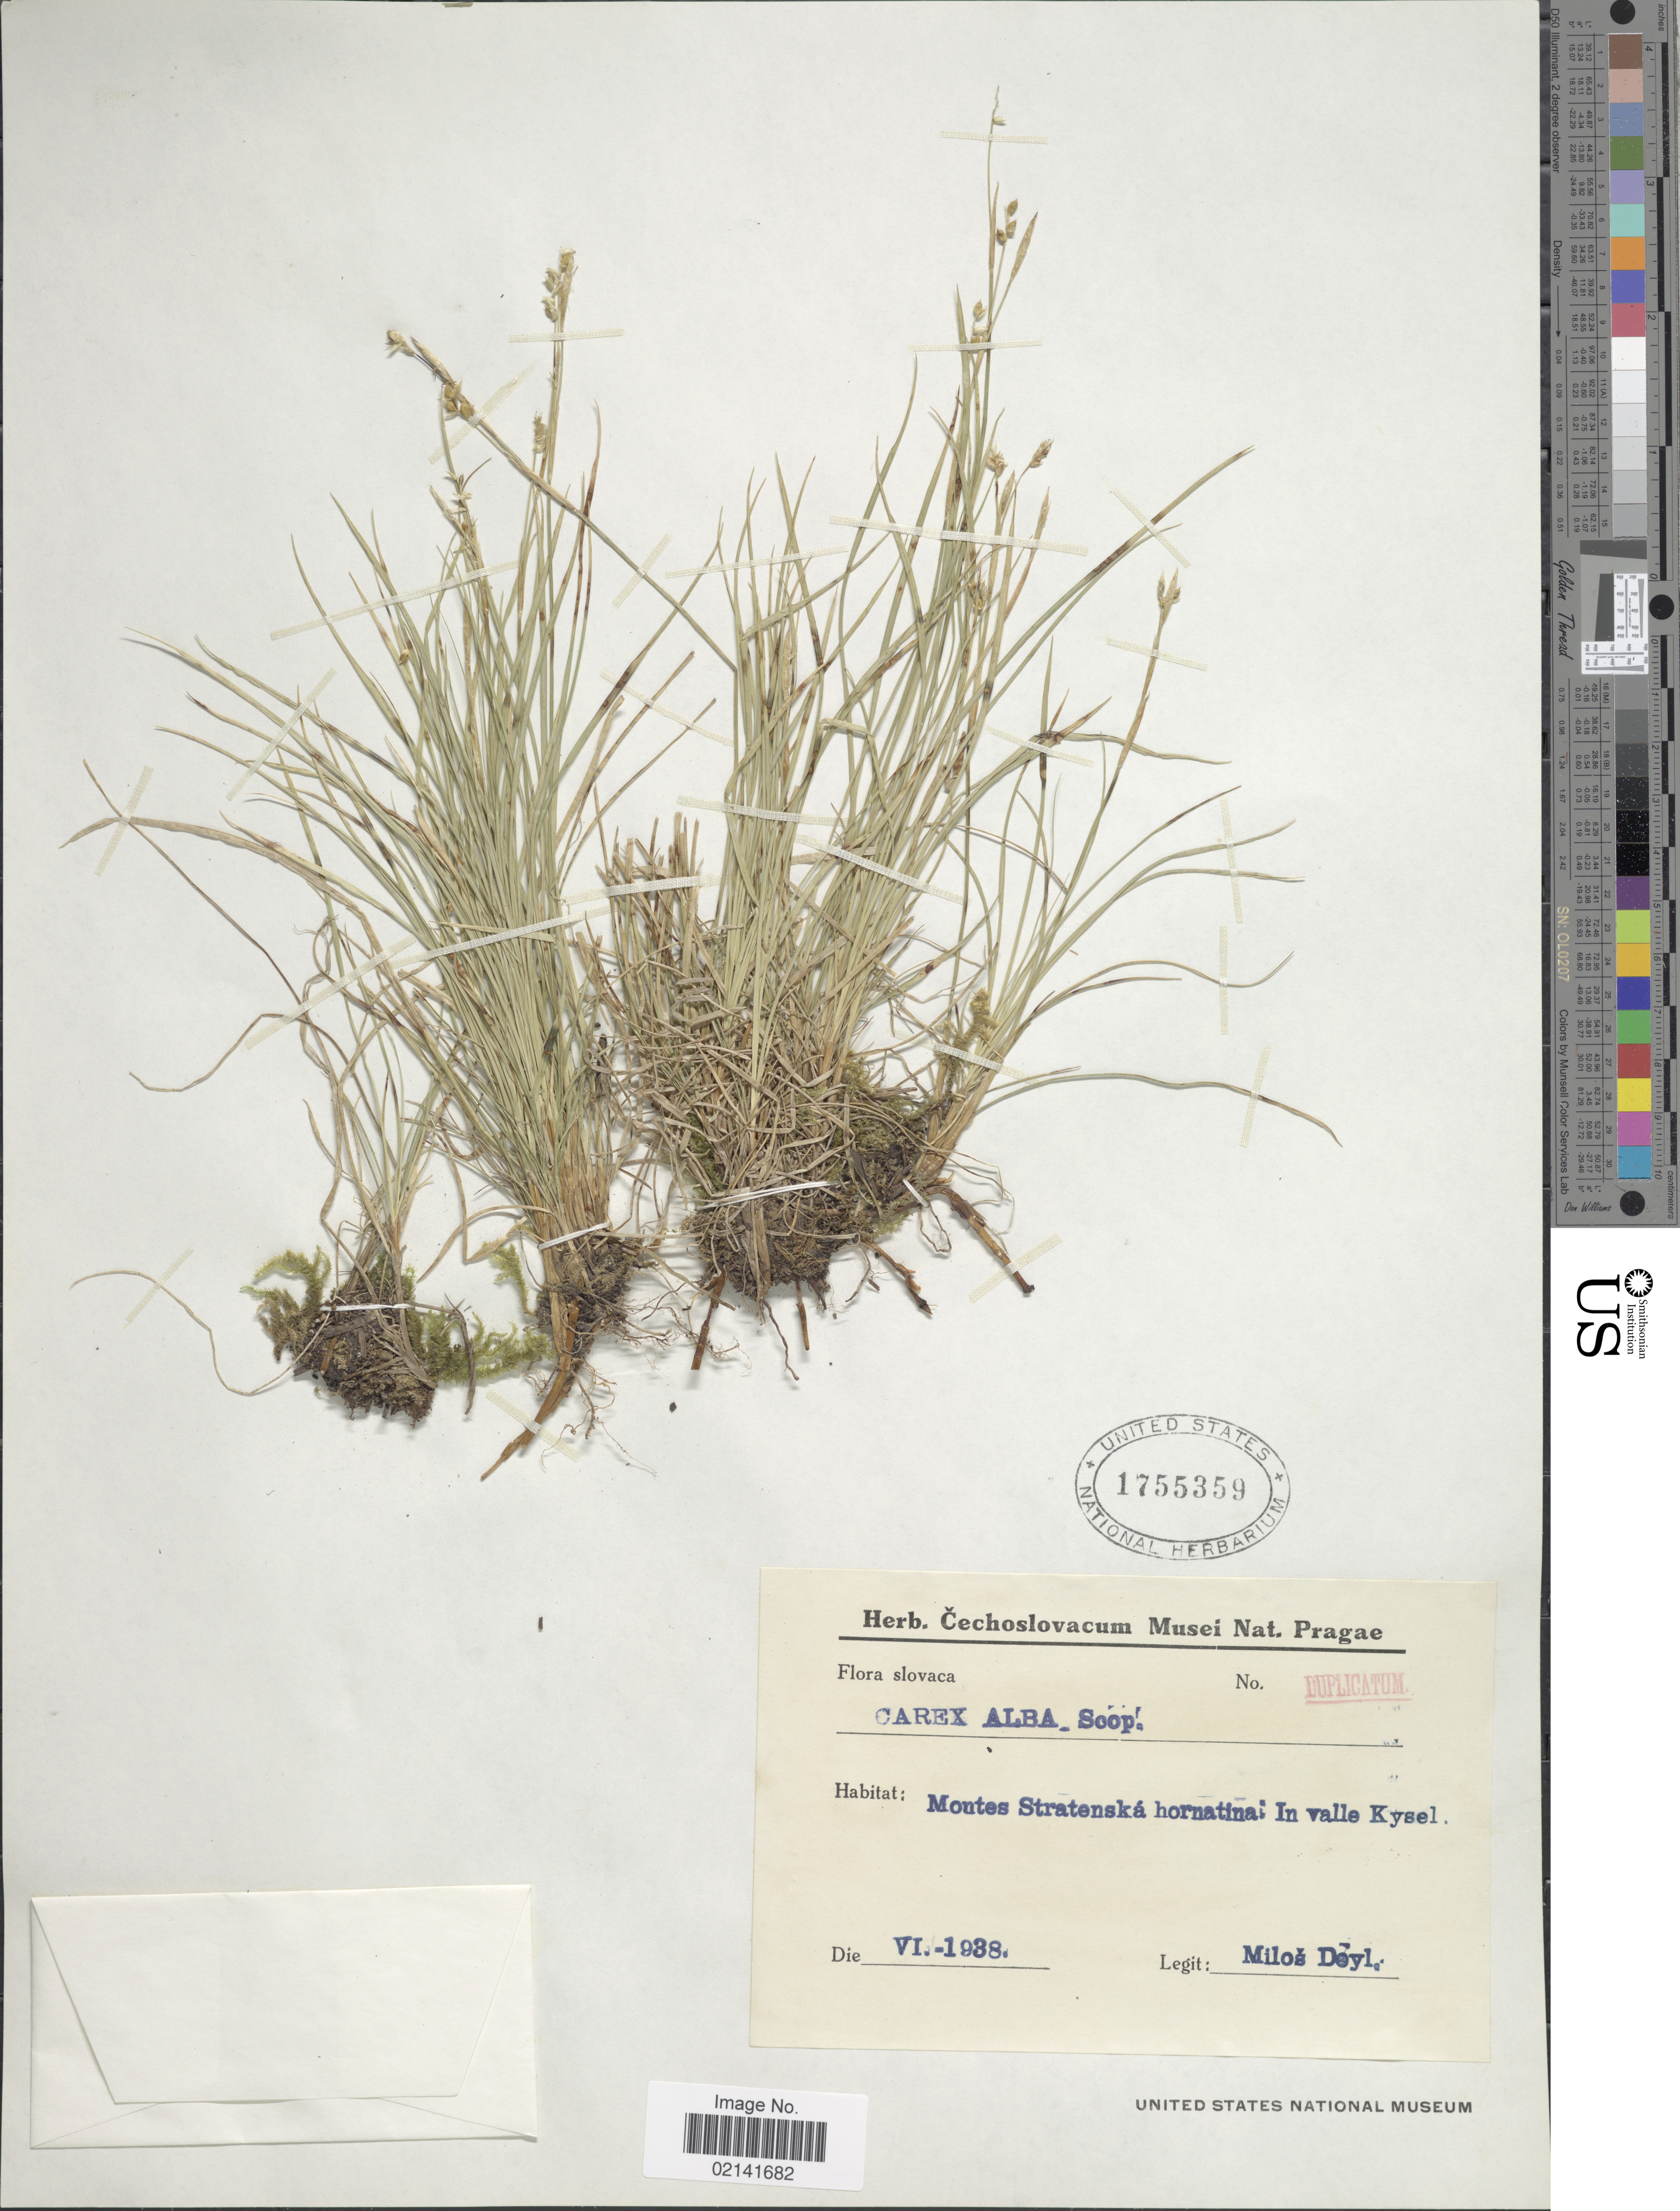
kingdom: Plantae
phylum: Tracheophyta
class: Liliopsida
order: Poales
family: Cyperaceae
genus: Carex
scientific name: Carex alba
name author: Scop.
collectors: M. Deyl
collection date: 1938-06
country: Slovakia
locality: Slovaca, Montes Stratenska hornatinal in valle Kysel [interpreted]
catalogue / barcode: US 1755359